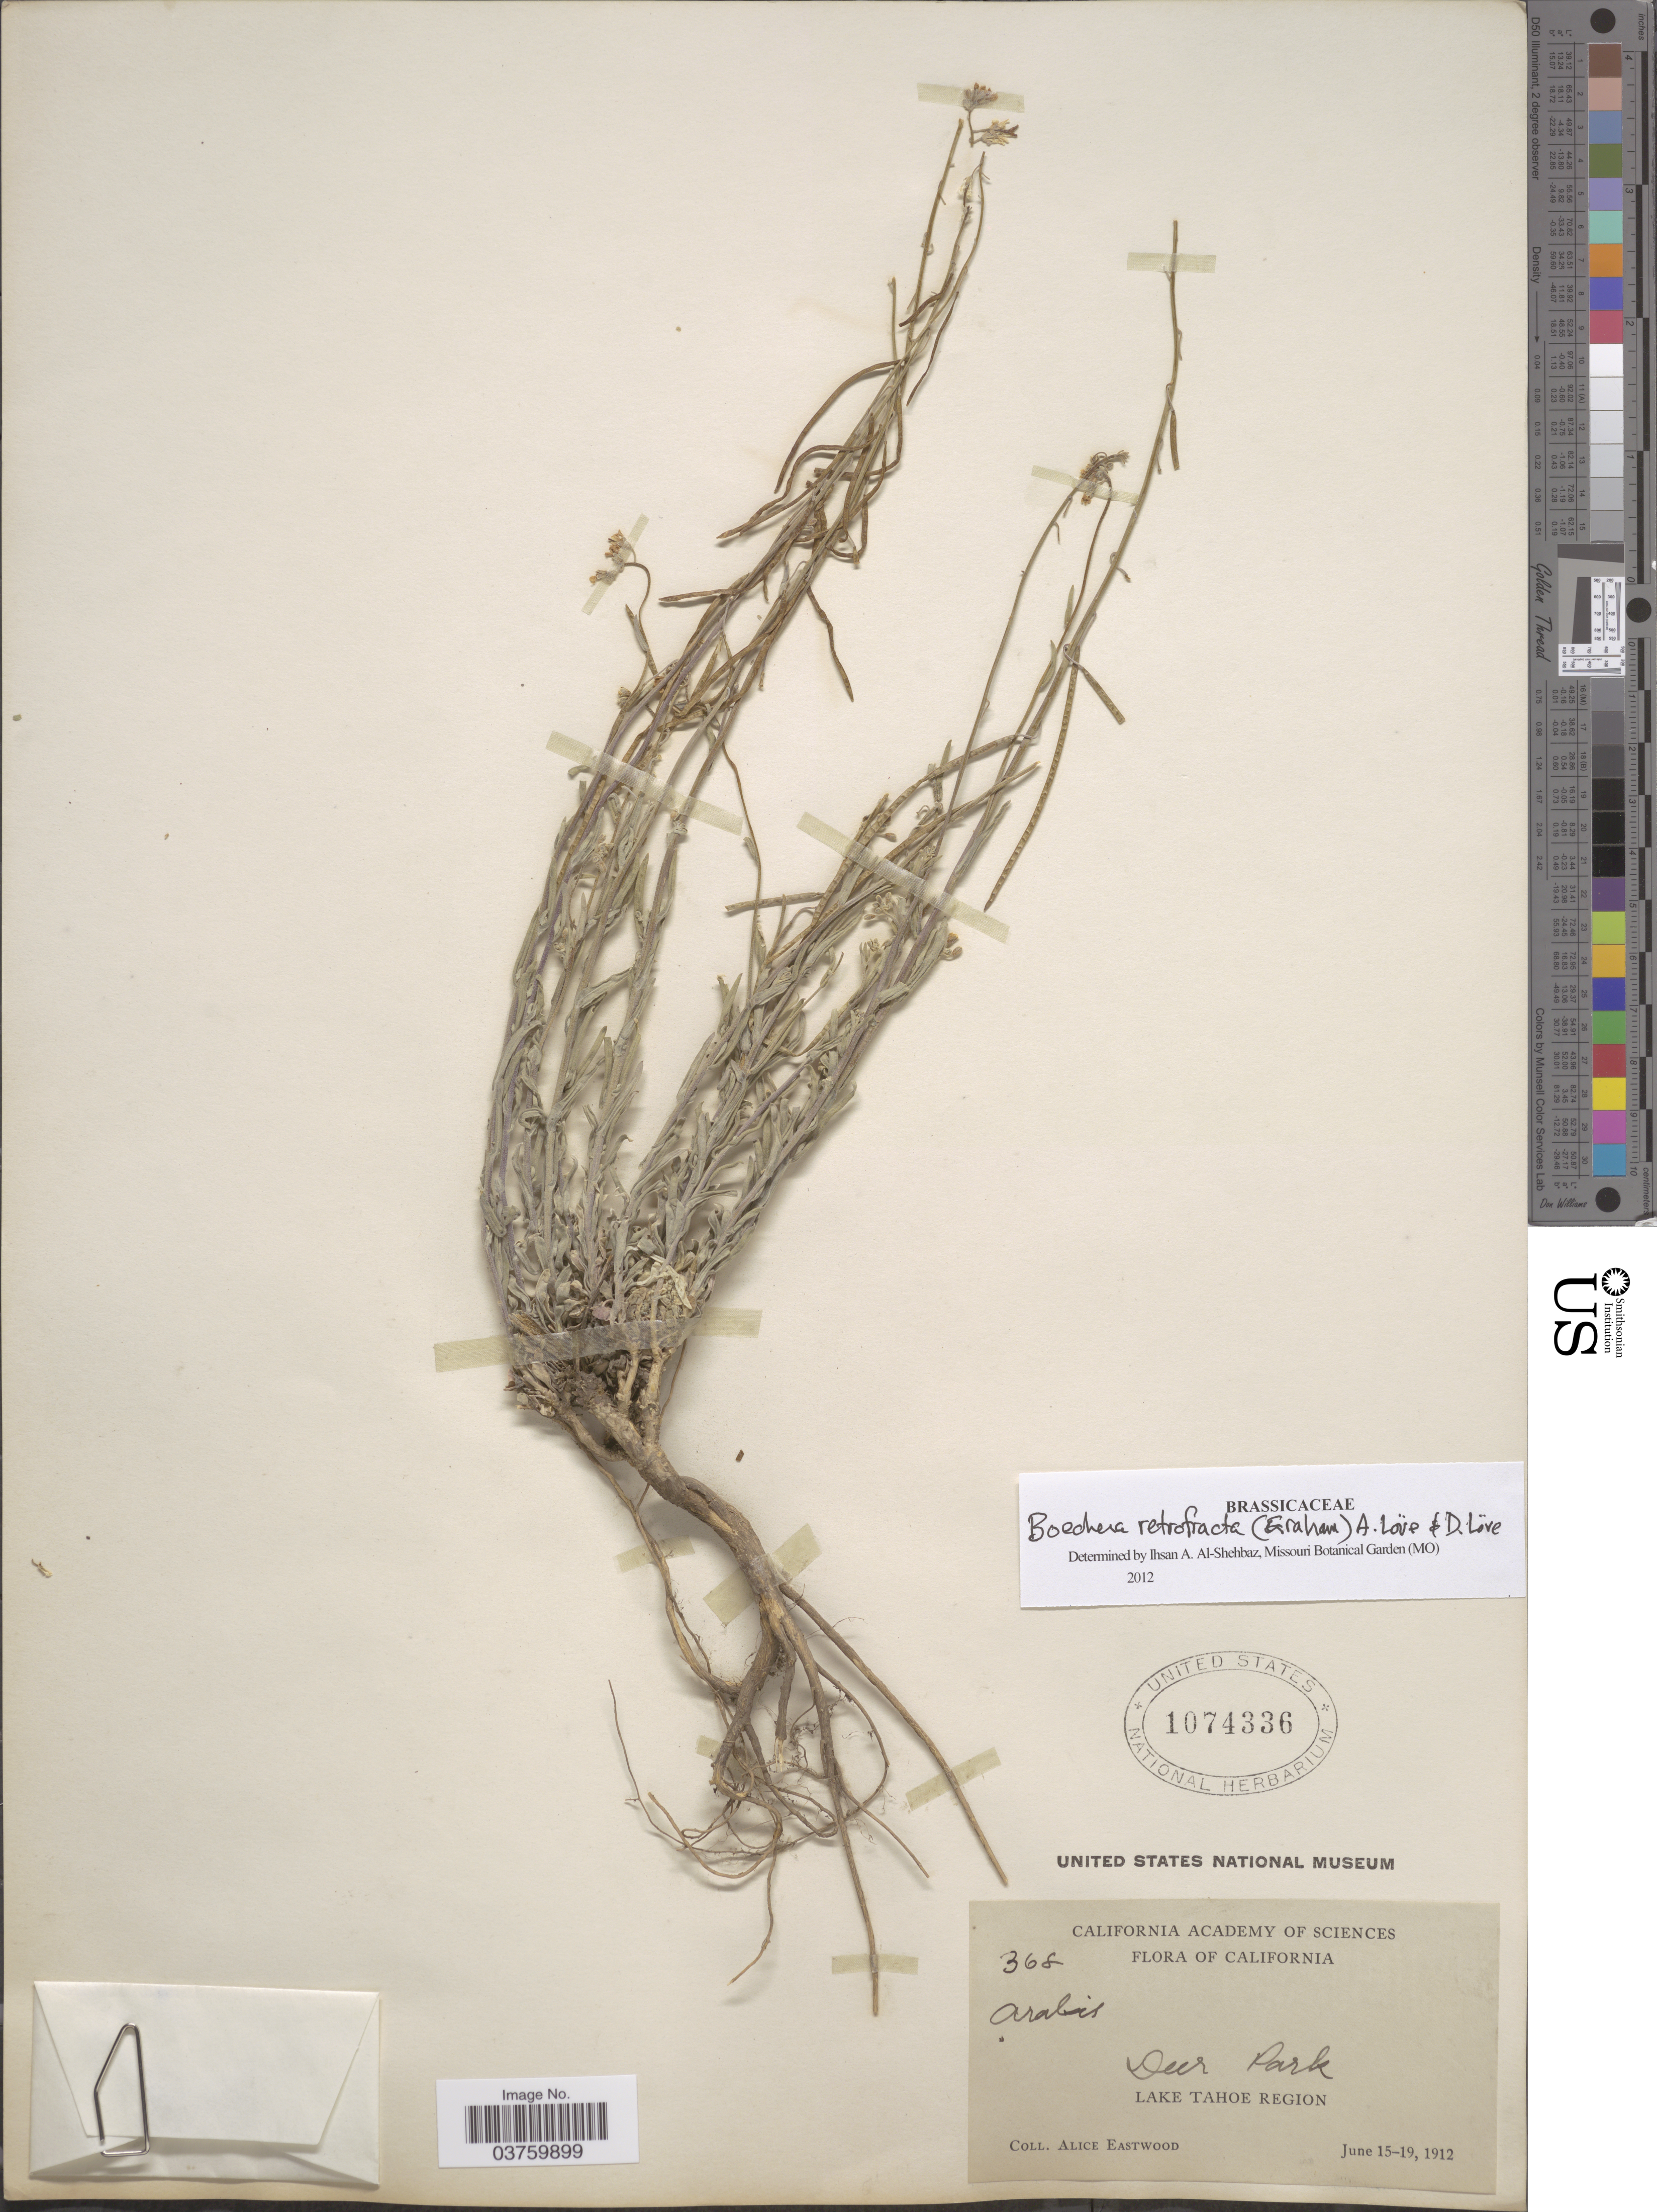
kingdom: Plantae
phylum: Tracheophyta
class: Magnoliopsida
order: Brassicales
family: Brassicaceae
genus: Boechera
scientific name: Boechera retrofracta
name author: (Graham) Á. Löve & D. Löve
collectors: A. Eastwood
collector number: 368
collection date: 1912-06-15/1912-06-19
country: United States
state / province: California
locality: Deer Park. Lake Tahoe Region.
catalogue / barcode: US 1074336